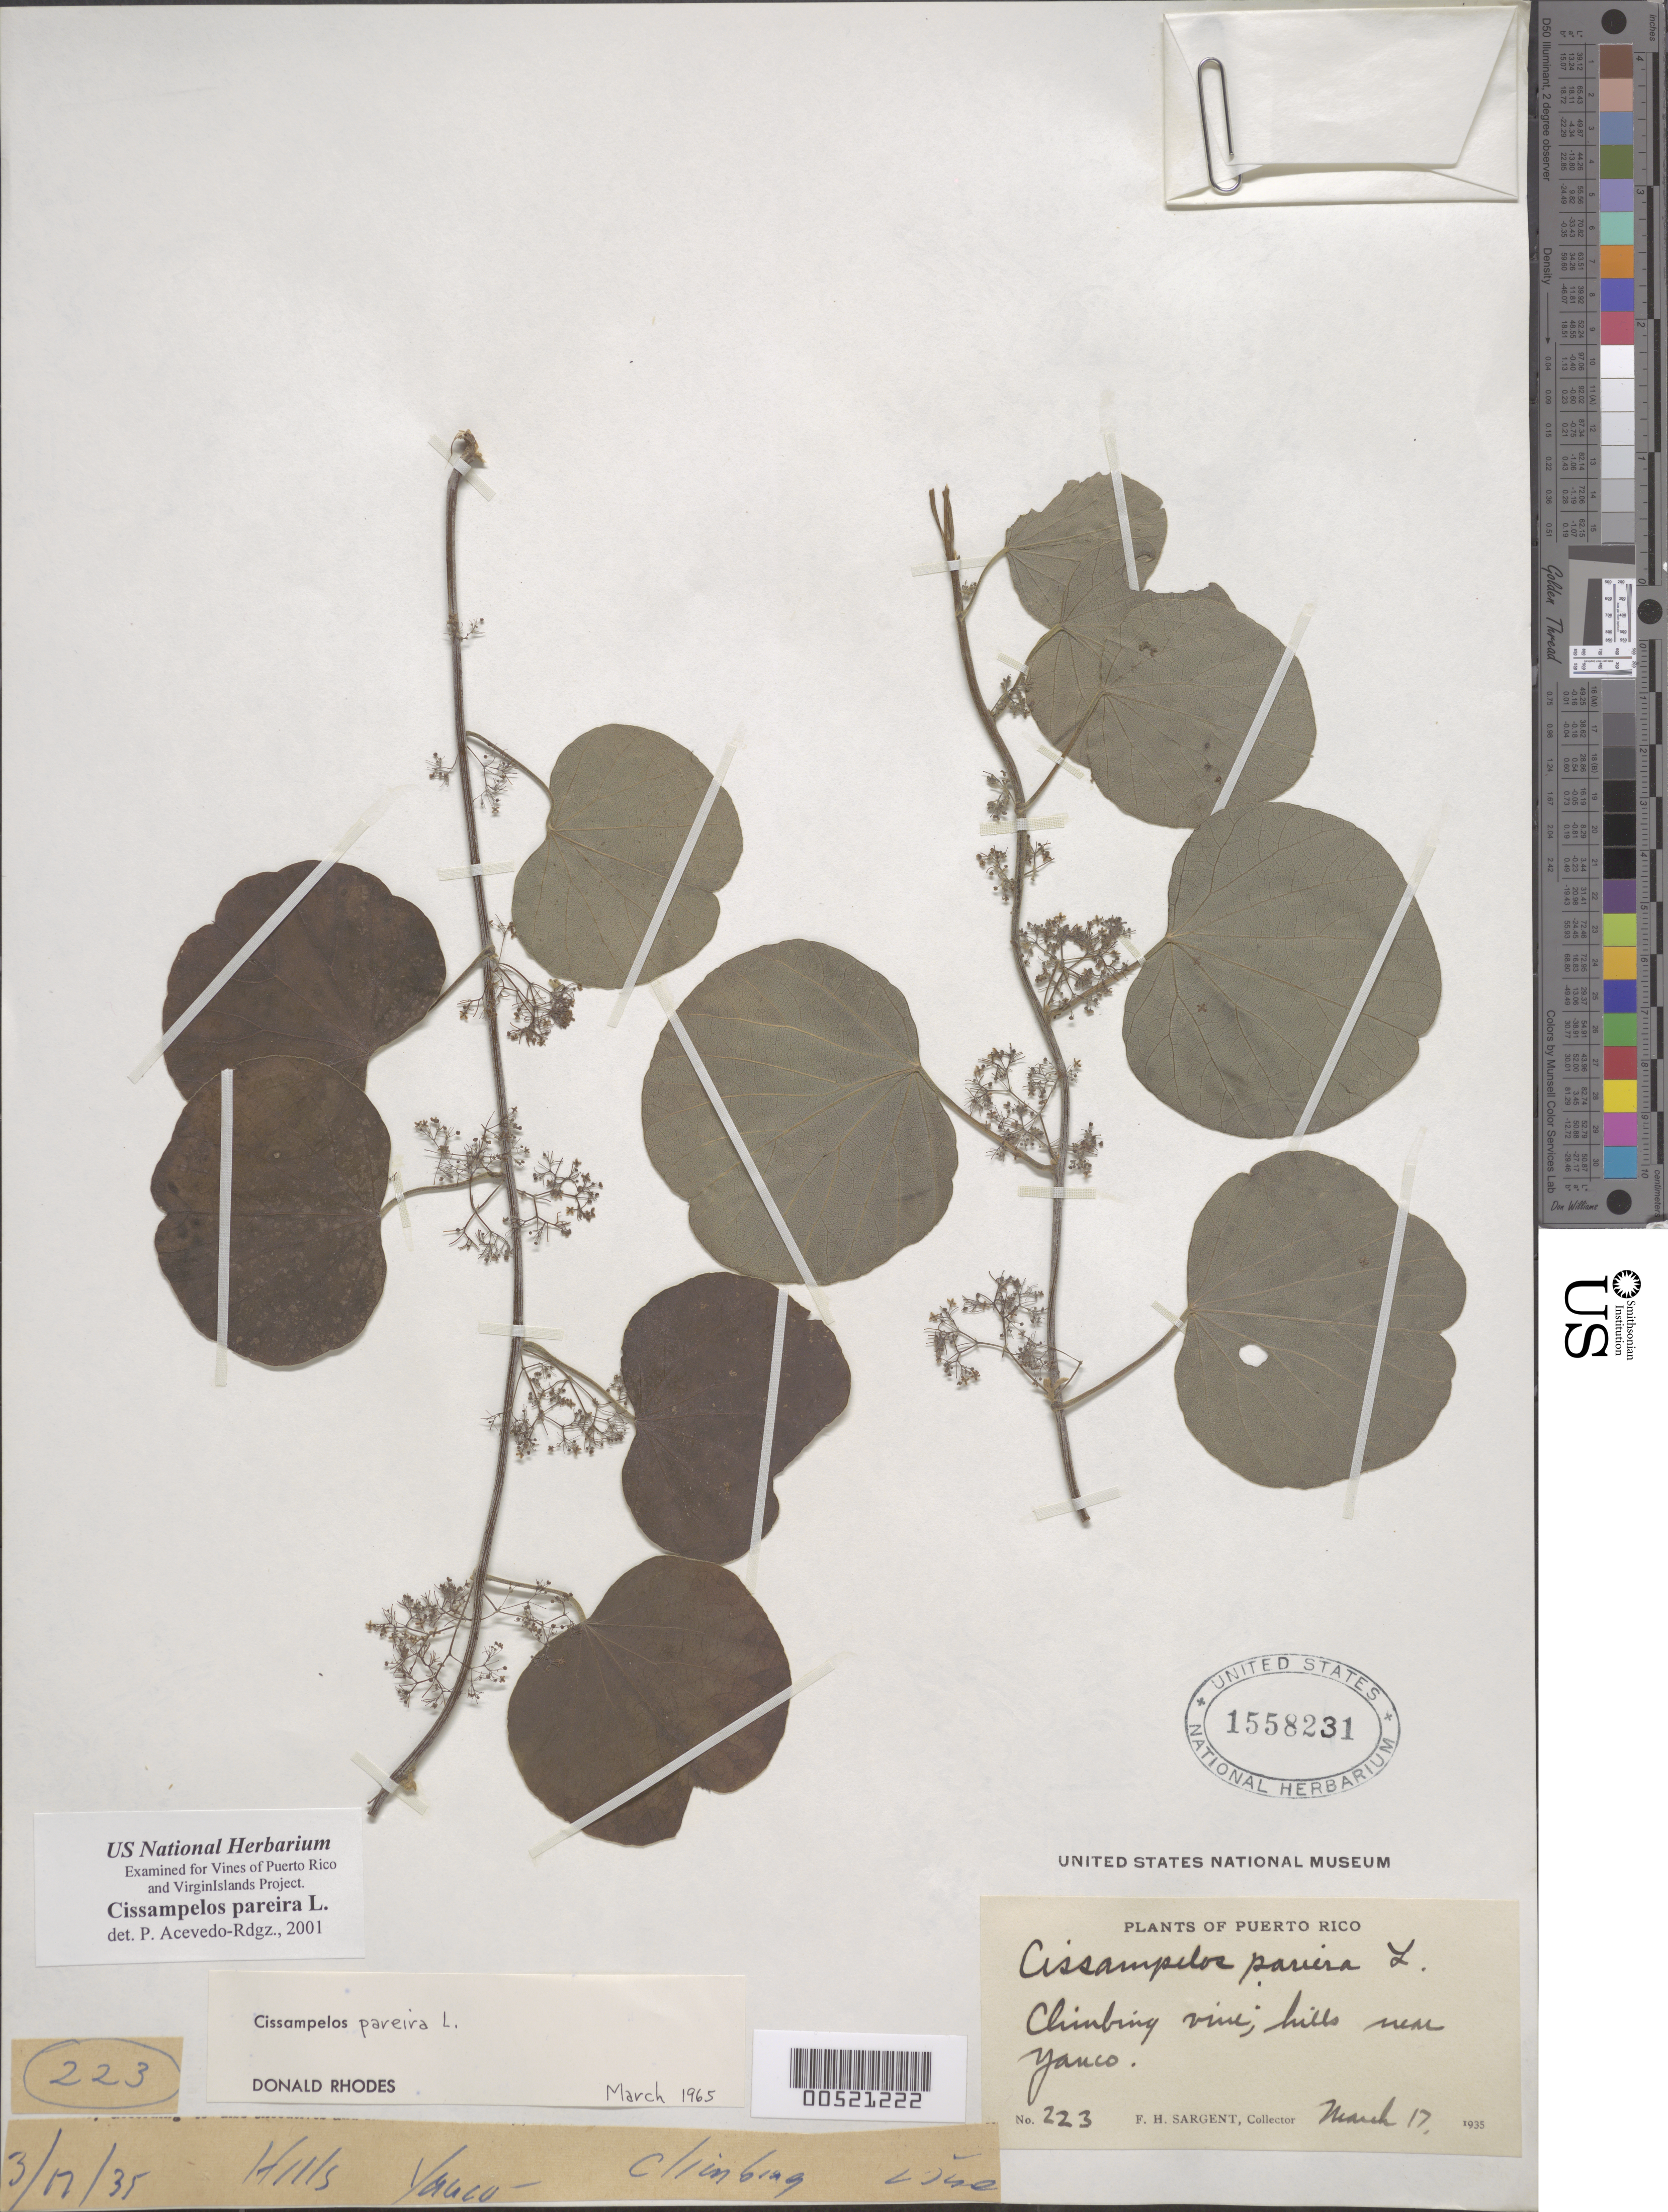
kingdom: Plantae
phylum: Tracheophyta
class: Magnoliopsida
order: Ranunculales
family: Menispermaceae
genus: Cissampelos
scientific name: Cissampelos pareira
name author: L.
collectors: F. H. Sargent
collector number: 223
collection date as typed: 17 Mar 1935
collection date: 1935-03-17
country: Puerto Rico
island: Greater Antilles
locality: near Yauco. Hills.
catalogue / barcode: US 1558231